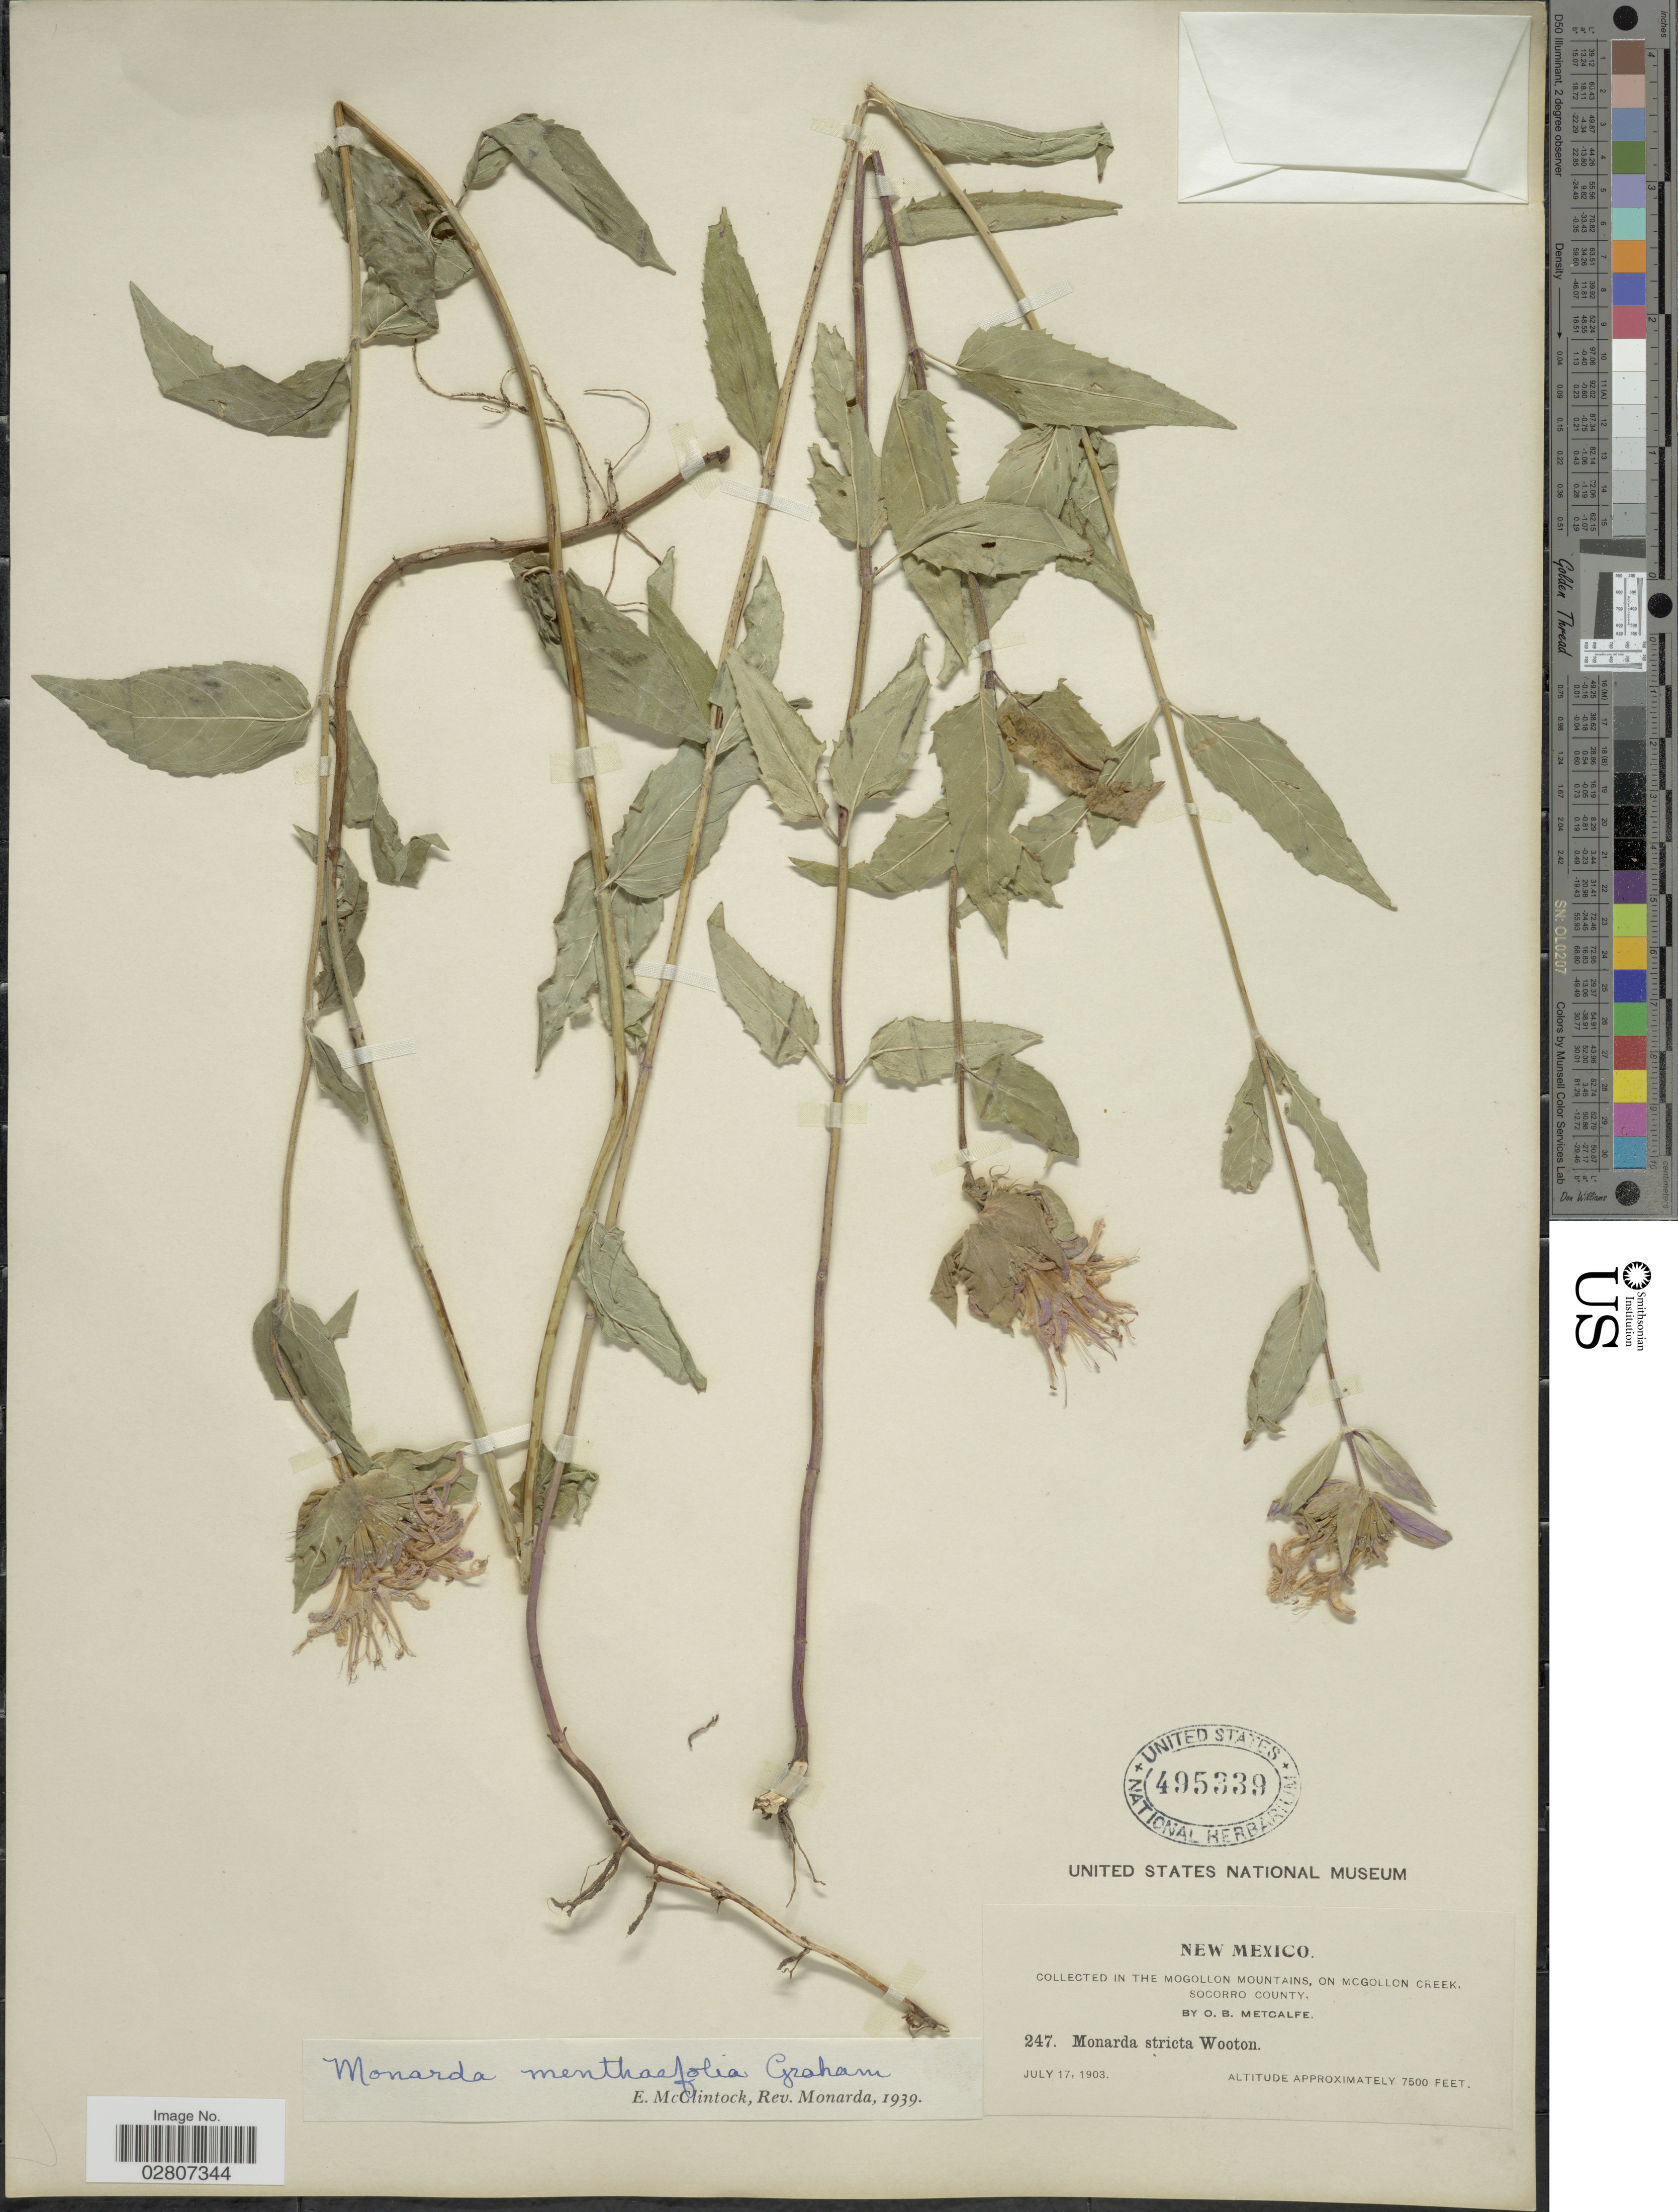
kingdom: Plantae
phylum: Tracheophyta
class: Magnoliopsida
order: Lamiales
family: Lamiaceae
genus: Monarda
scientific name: Monarda fistulosa var. mollis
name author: (L.) L.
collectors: O. B. Metcalfe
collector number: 247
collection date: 1903-07-17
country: United States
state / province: New Mexico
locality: In the Mogollon Mountains, on Mogollon Creek, Socorro County.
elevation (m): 2286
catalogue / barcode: US 495339